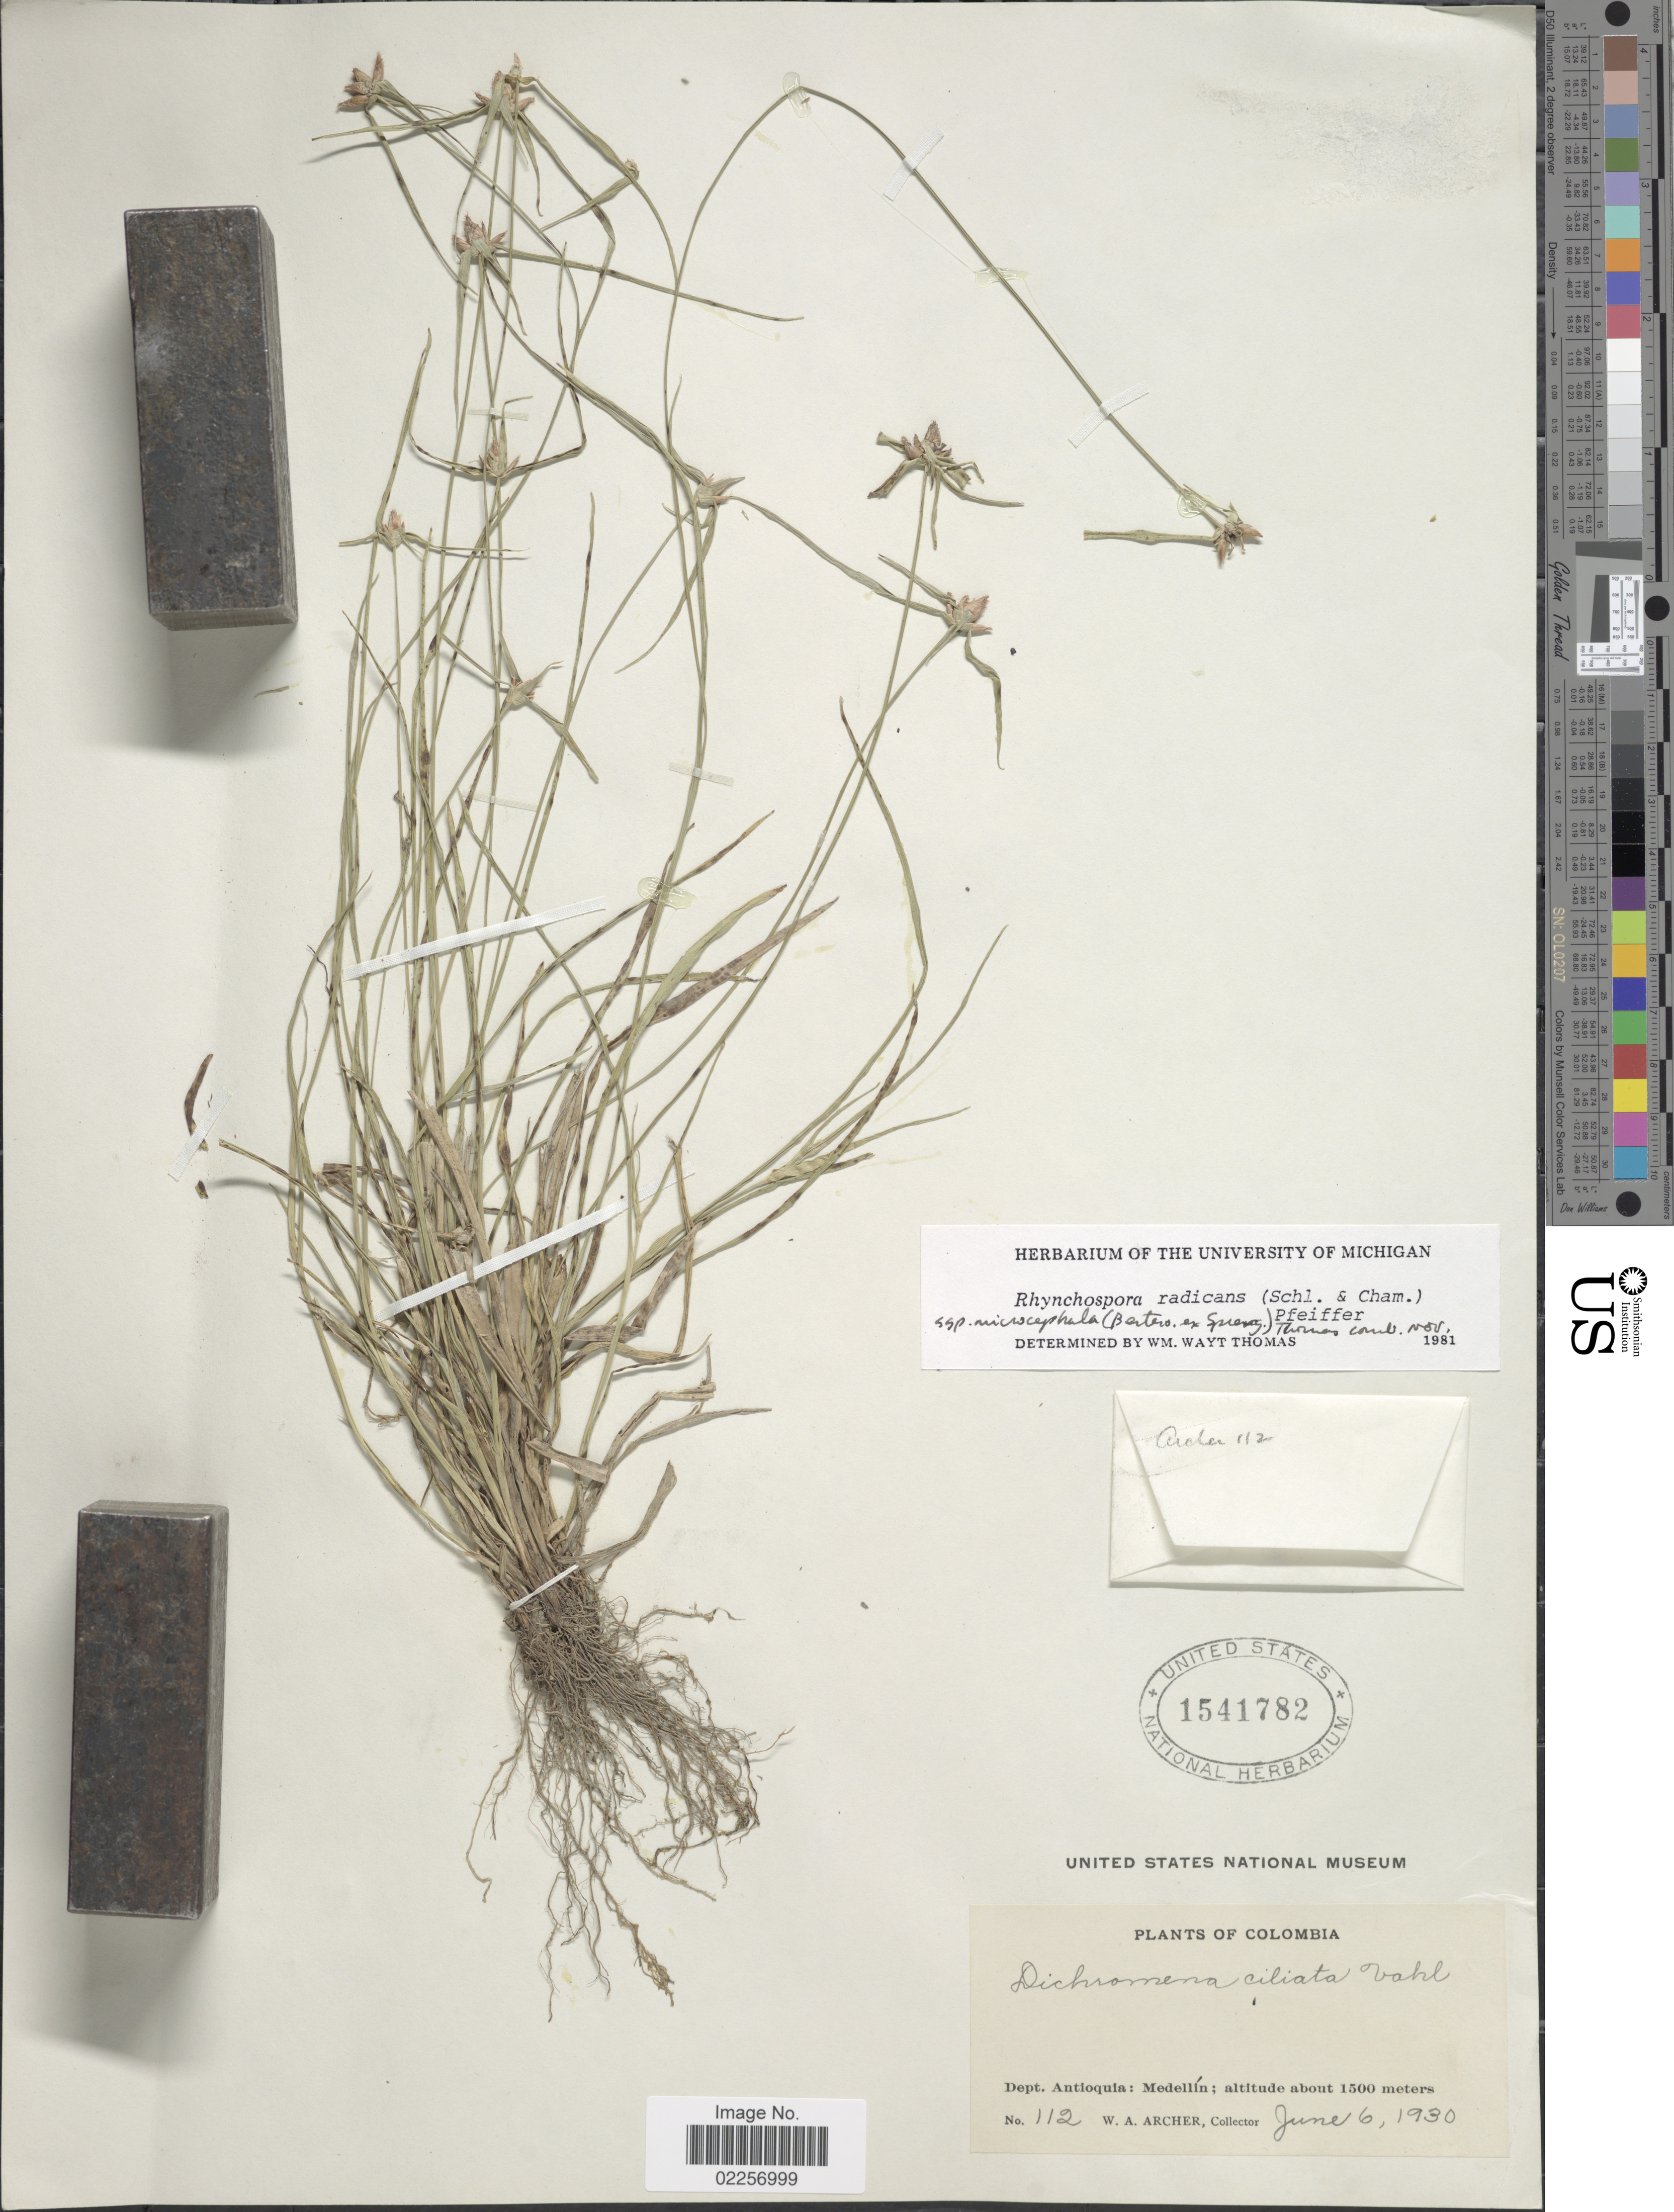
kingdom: Plantae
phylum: Tracheophyta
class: Liliopsida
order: Poales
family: Cyperaceae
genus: Rhynchospora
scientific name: Rhynchospora radicans subsp. microcephala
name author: (Bertero ex Spreng.) W.W. Thomas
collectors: W. A. Archer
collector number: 112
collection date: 1930-06-06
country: Colombia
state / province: Antioquia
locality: Medellin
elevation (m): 1500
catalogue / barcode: US 1541782